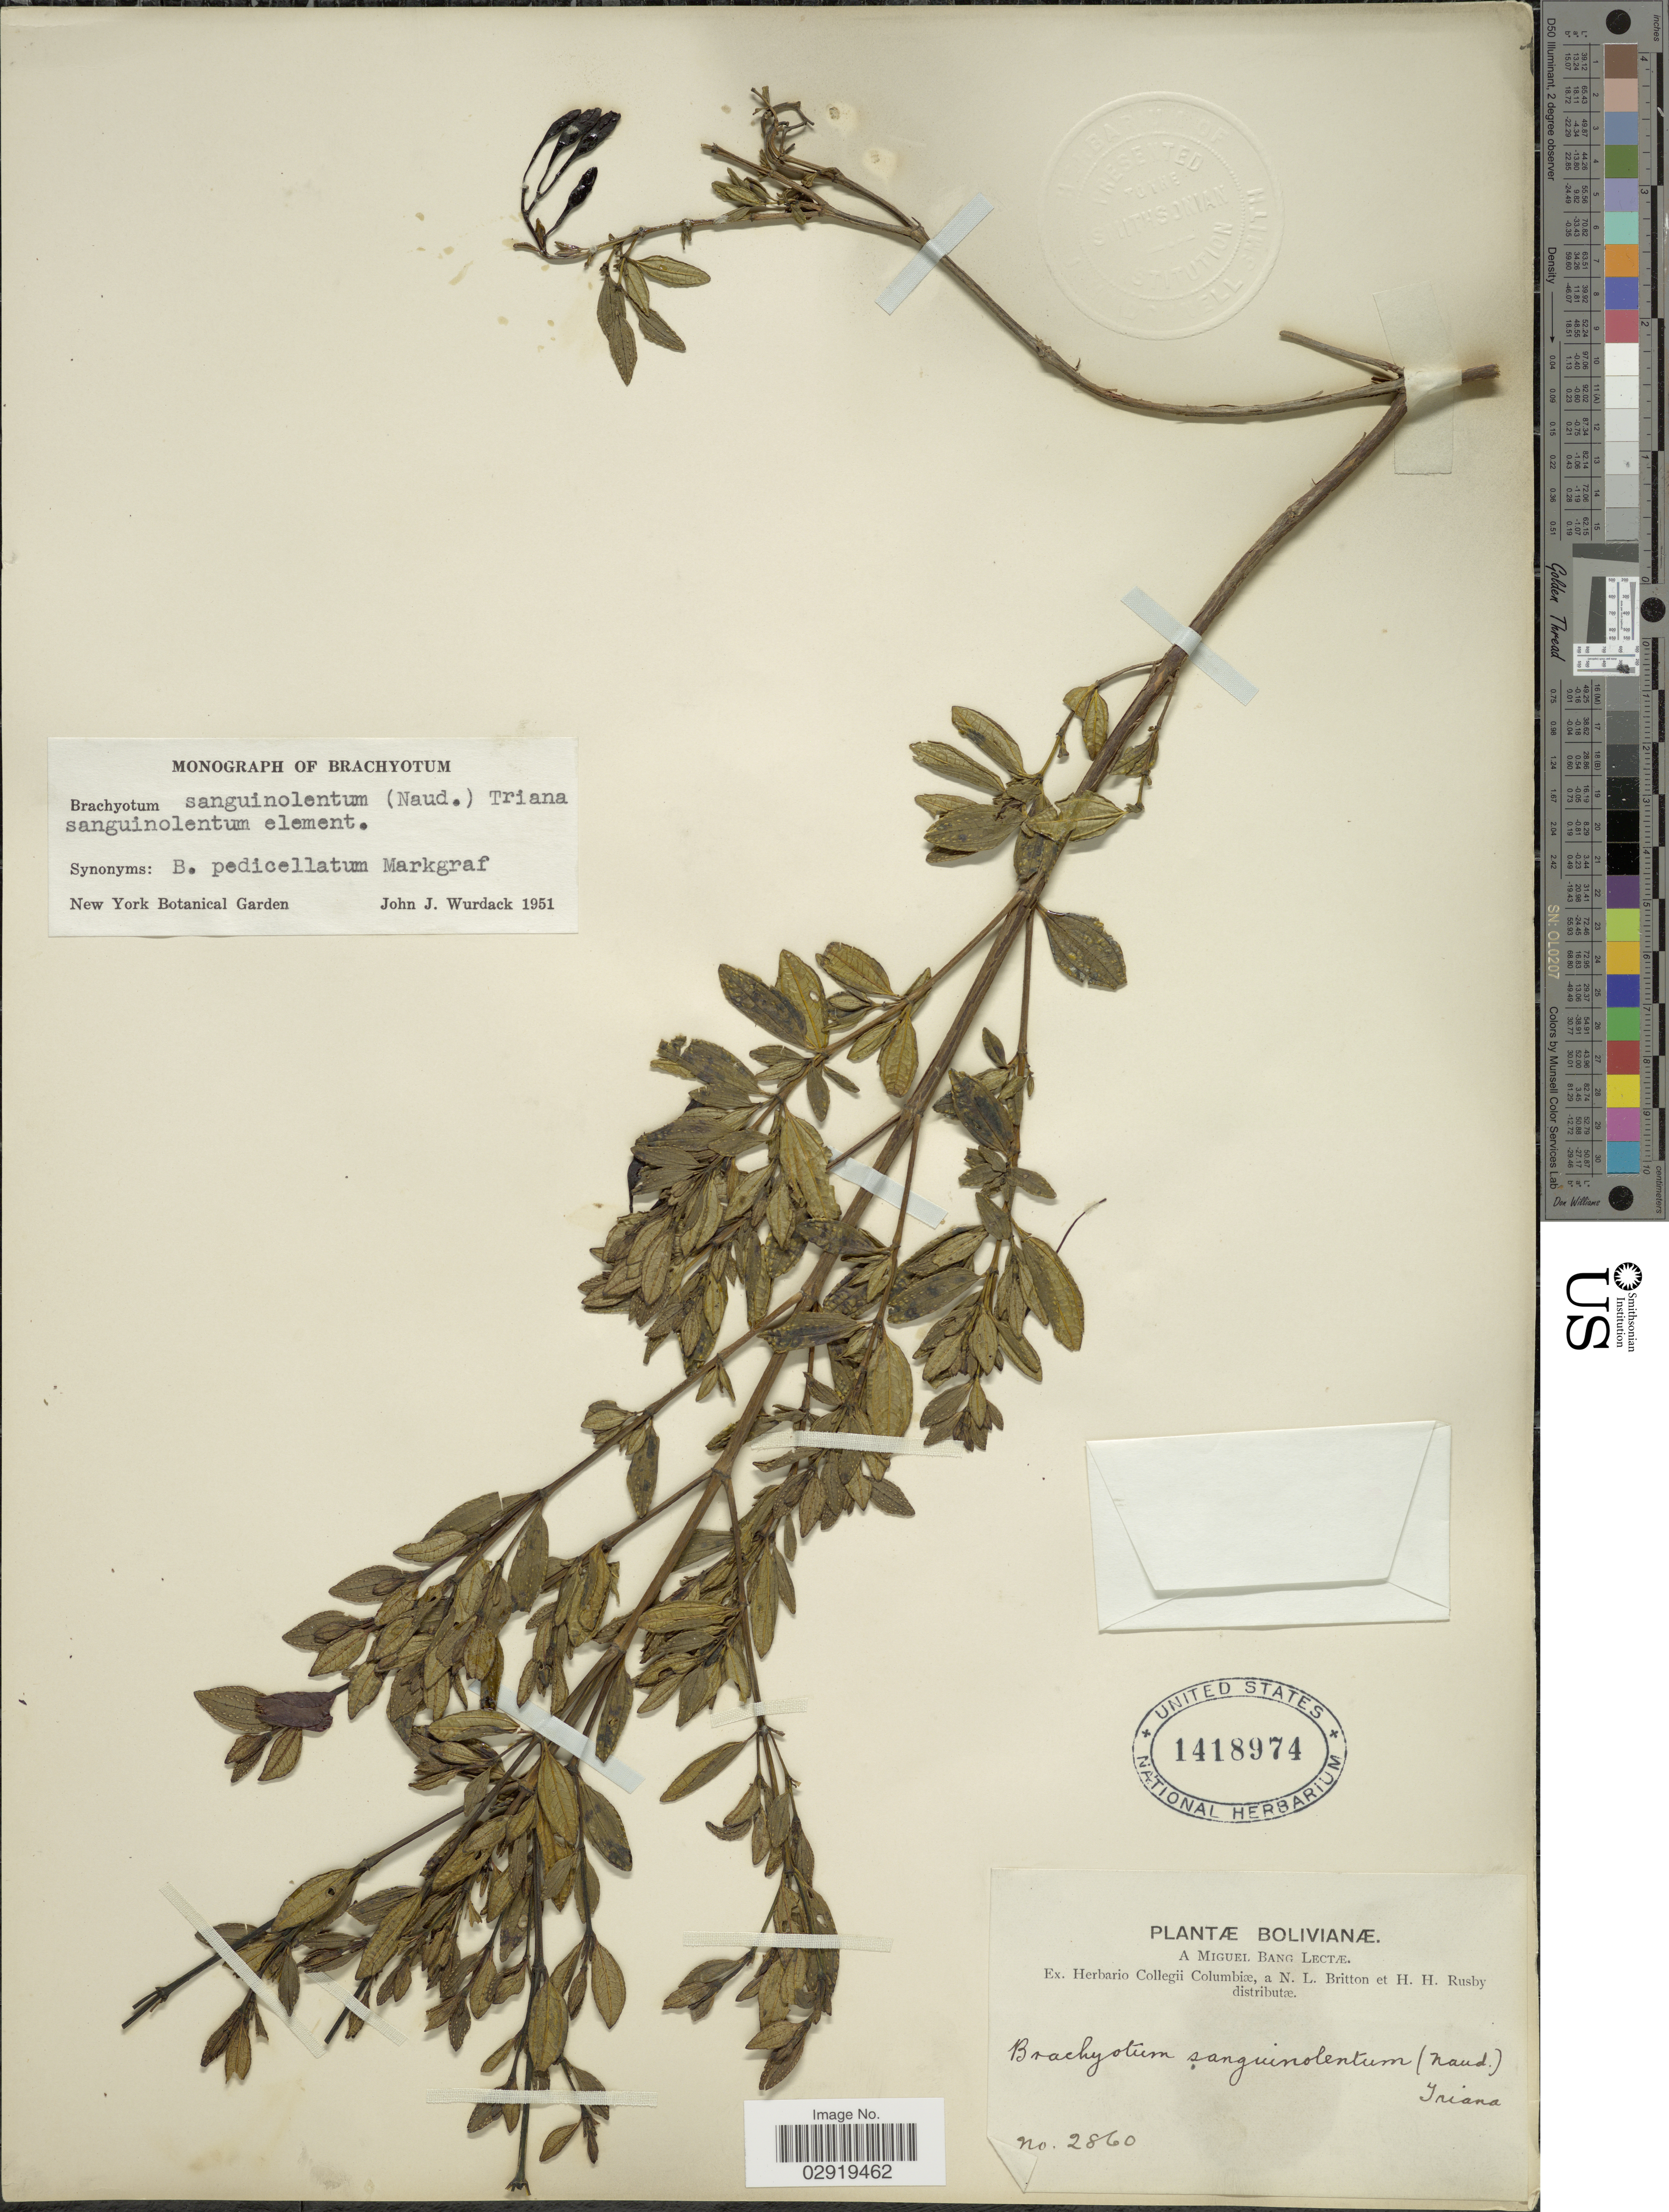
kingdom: Plantae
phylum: Tracheophyta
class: Magnoliopsida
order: Myrtales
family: Melastomataceae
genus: Brachyotum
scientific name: Brachyotum sanguinolentum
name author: (Naudin) Triana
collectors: M. Bang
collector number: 2860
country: Bolivia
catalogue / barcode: US 1418974